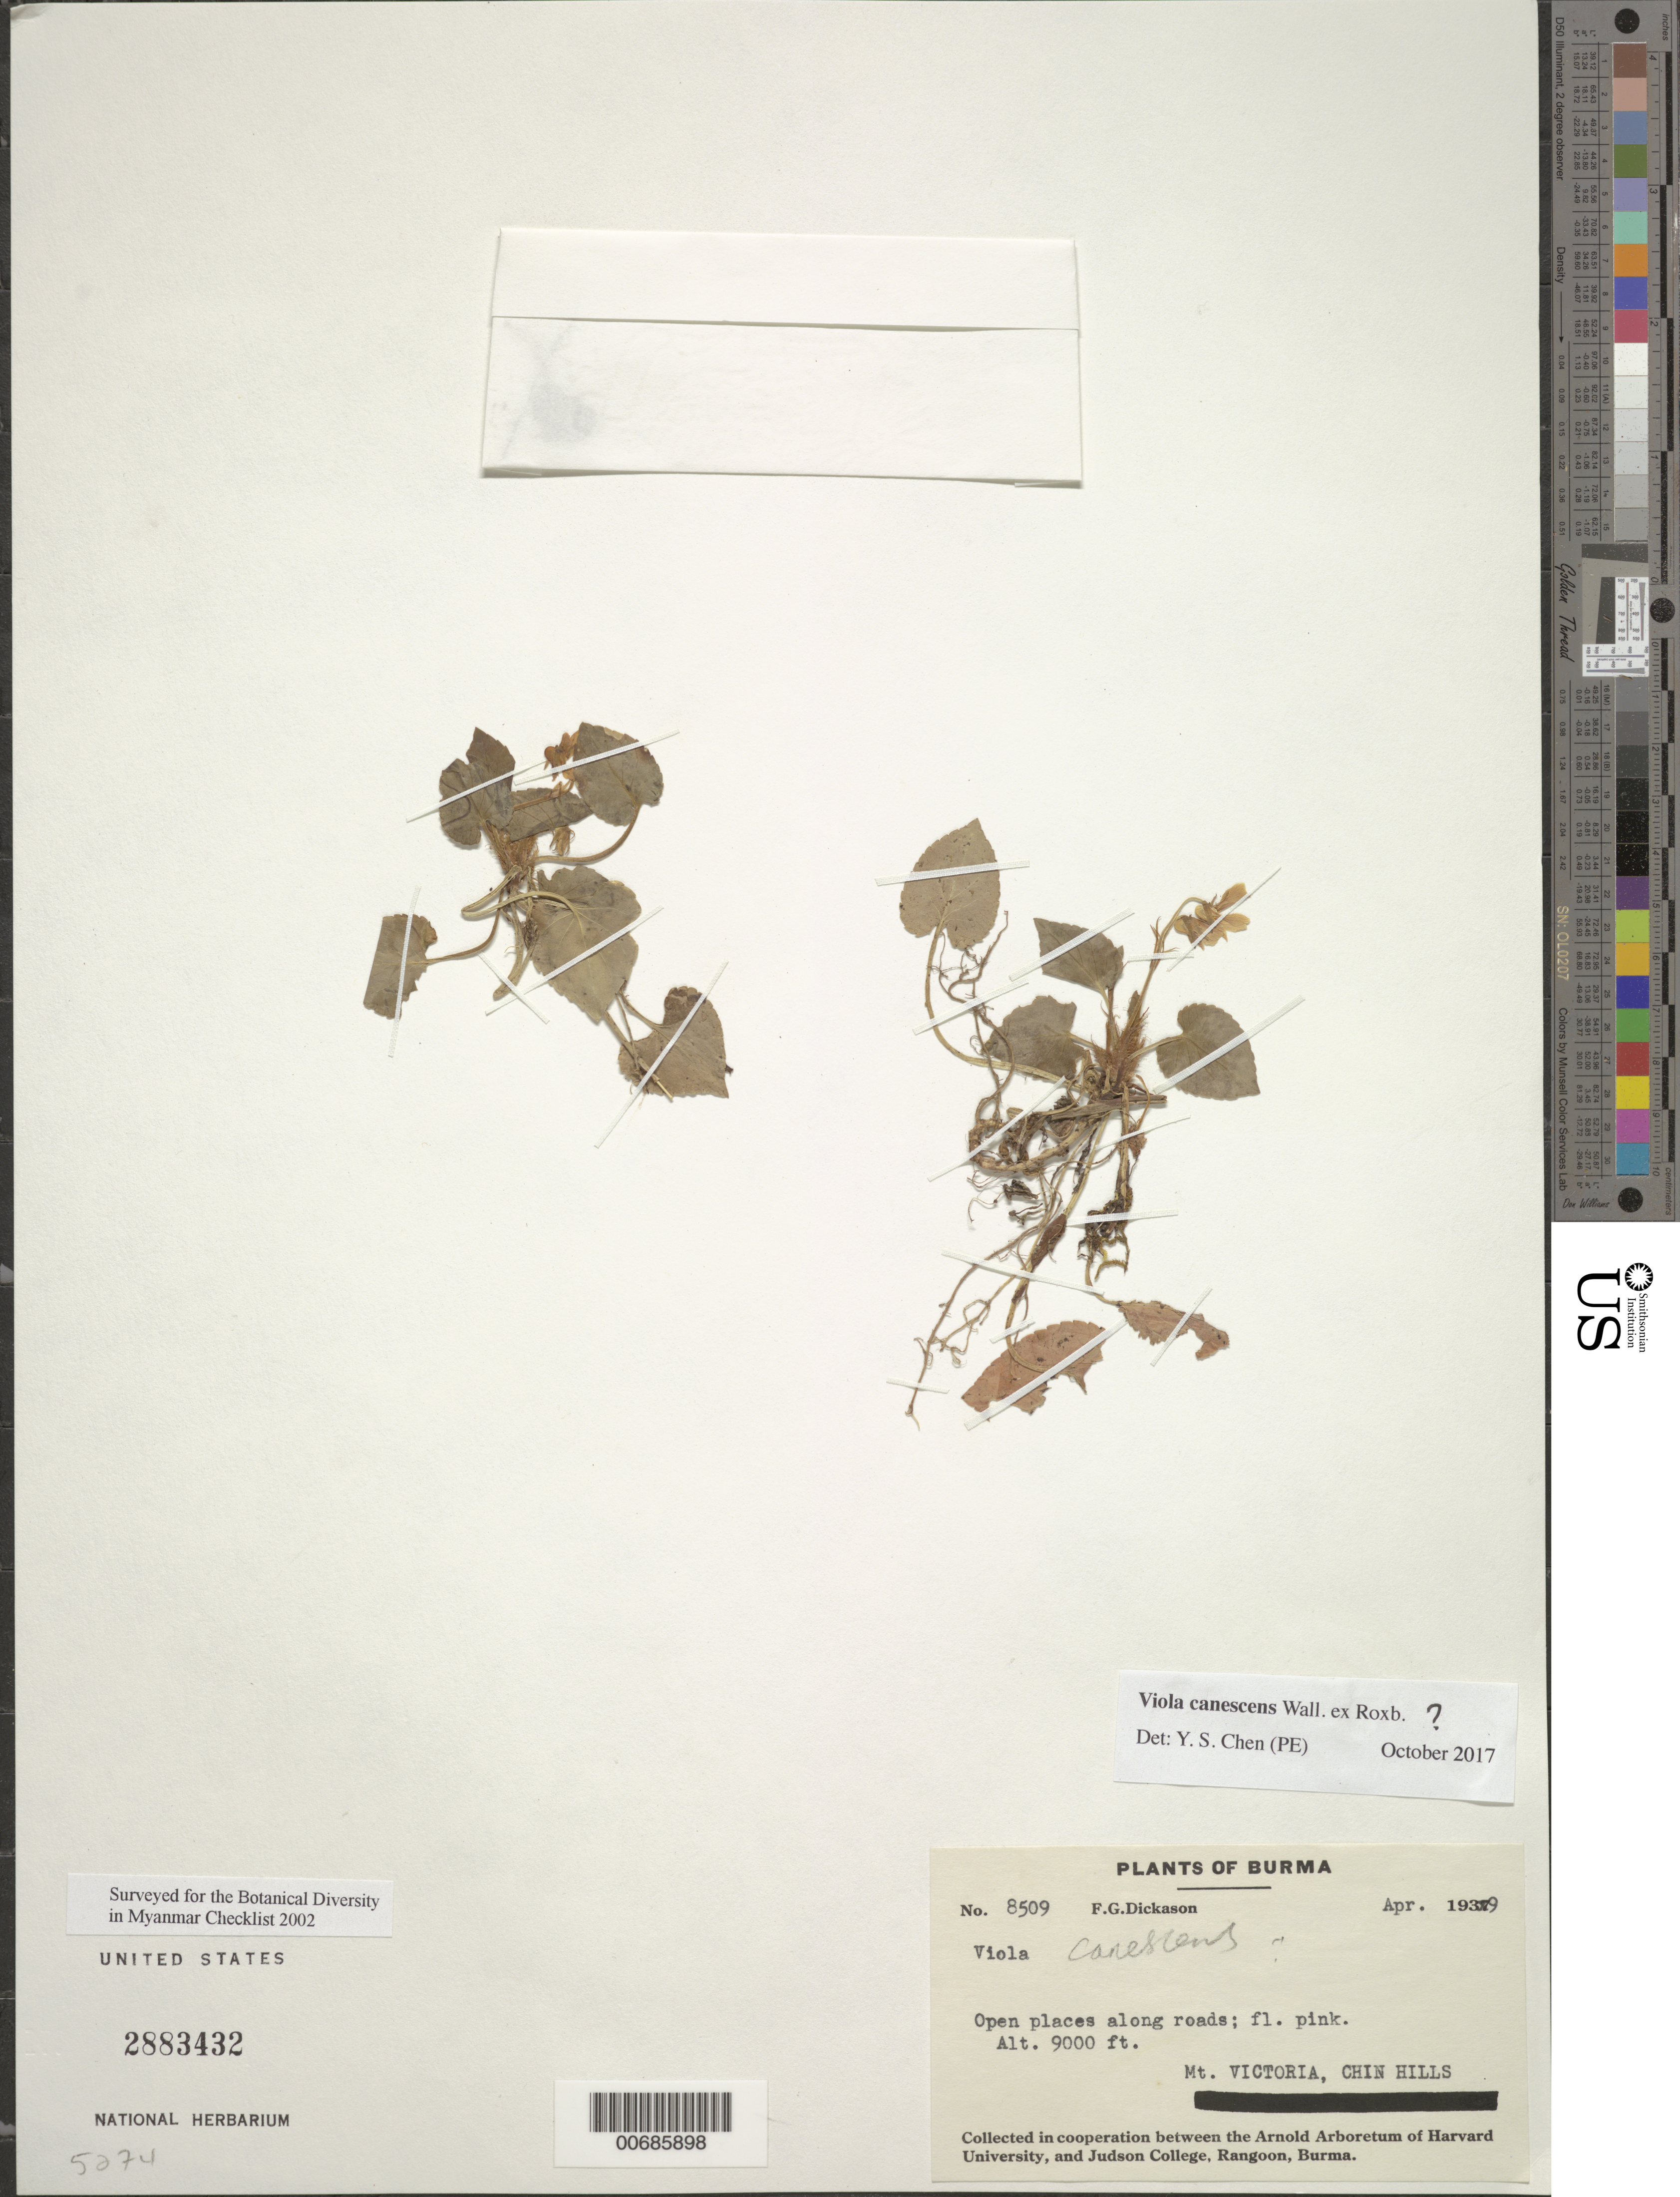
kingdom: Plantae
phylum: Tracheophyta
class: Magnoliopsida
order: Malpighiales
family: Violaceae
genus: Viola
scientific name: Viola sp.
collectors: F. Dickason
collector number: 8509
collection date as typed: Apr 1939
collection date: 1939-04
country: Myanmar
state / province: Chin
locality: Mt. Victoria, Chin Hills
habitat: Open places along roads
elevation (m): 2743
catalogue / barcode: US 2883432